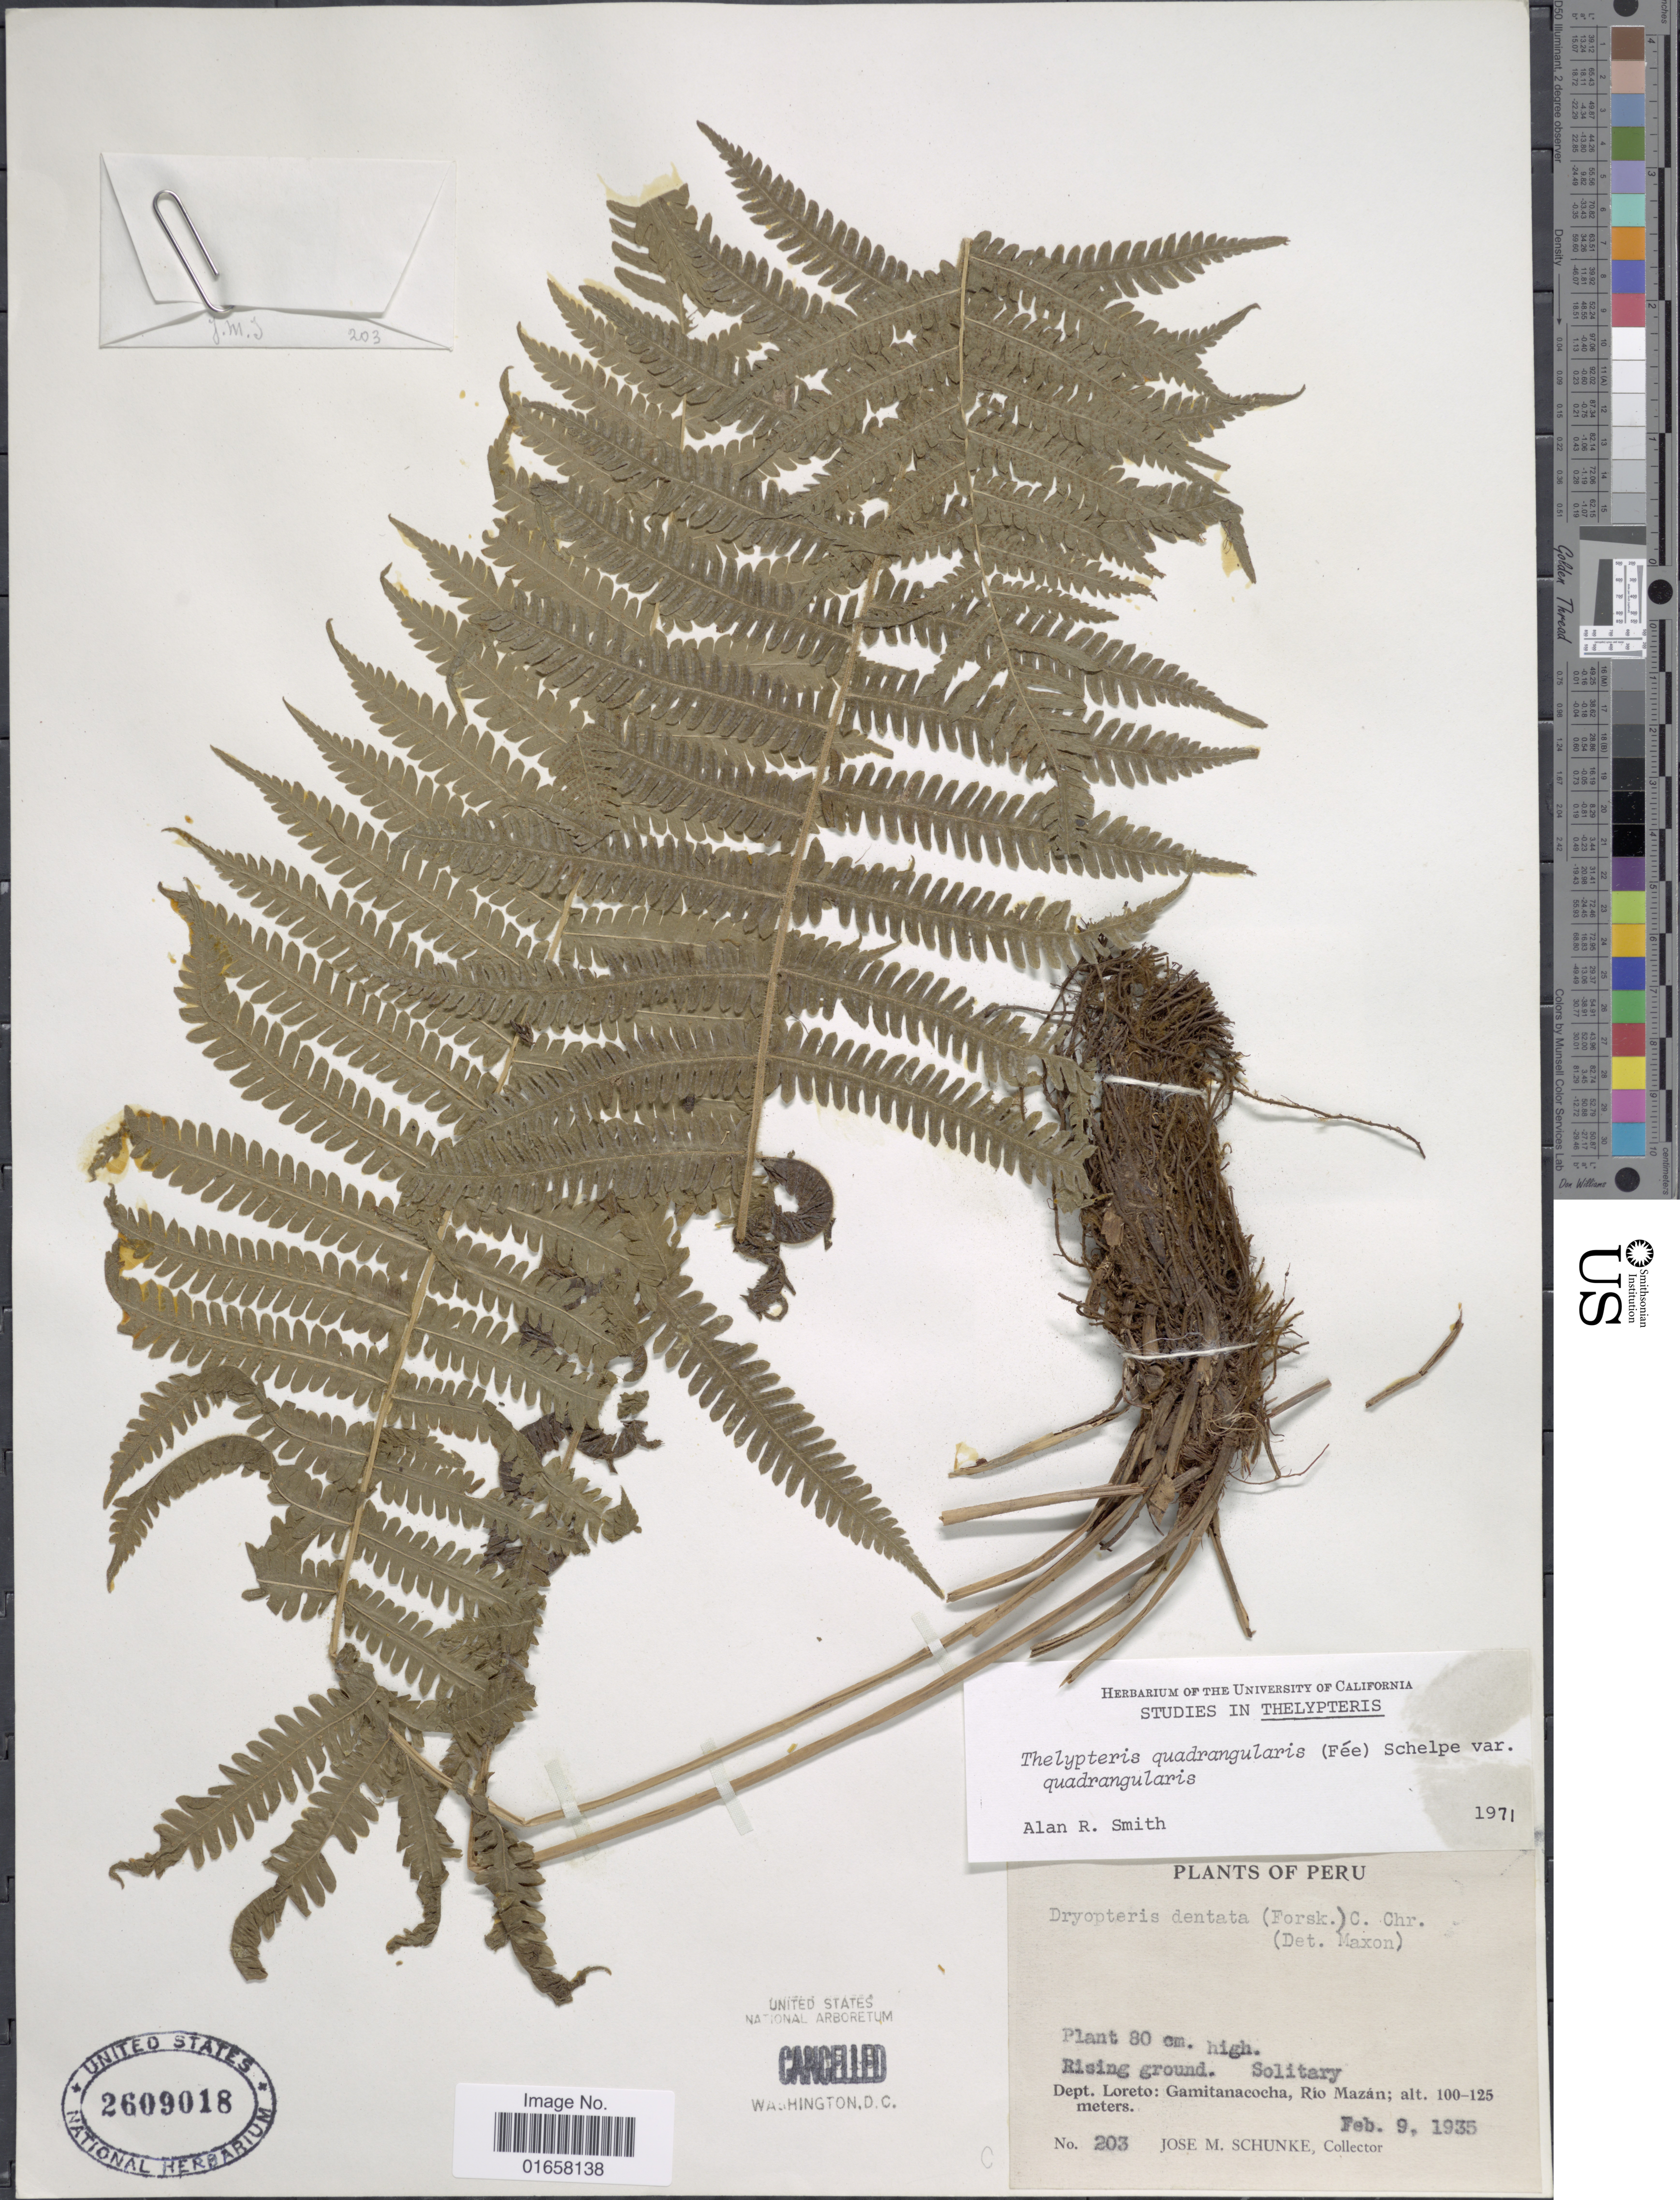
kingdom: Plantae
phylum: Tracheophyta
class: Polypodiopsida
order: Polypodiales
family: Thelypteridaceae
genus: Christella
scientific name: Christella hispidula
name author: (Decne.) Holttum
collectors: J. M. Schunke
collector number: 203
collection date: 1935-02-09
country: Peru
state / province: Loreto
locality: Peru, Dept. Loreto: Gamitanacocha, Río Mazán.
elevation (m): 100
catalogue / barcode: US 2609018